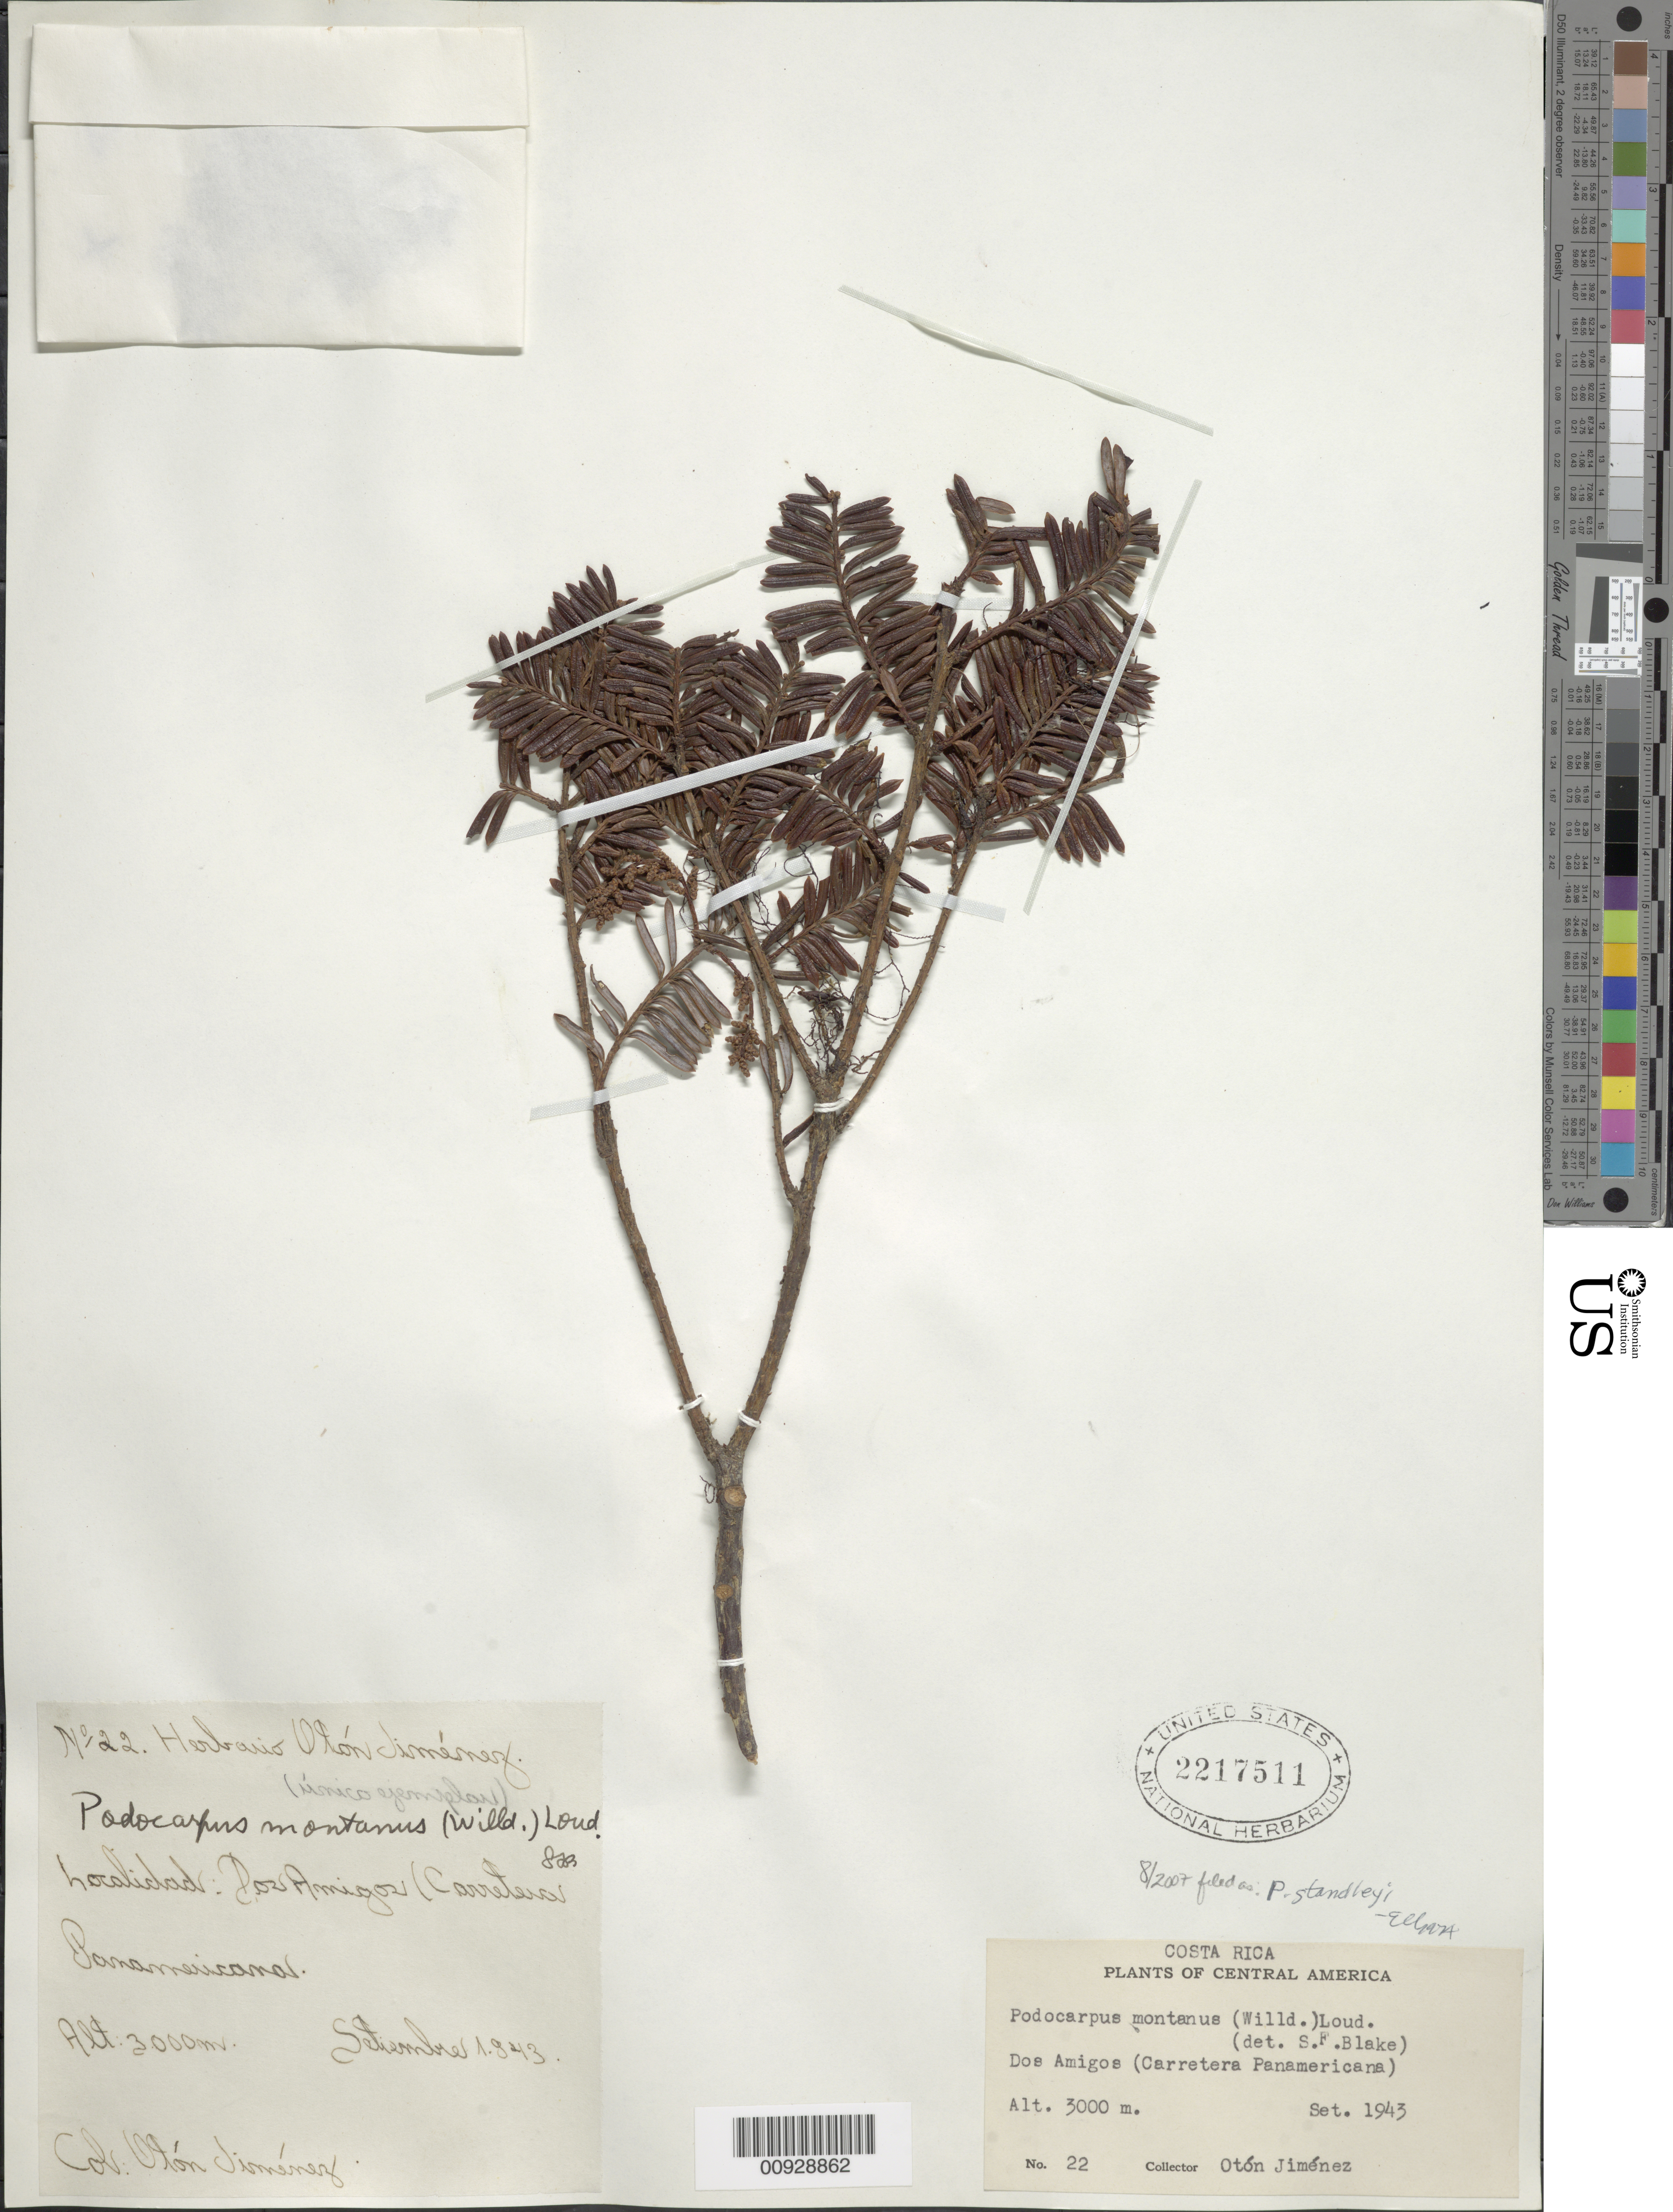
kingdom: Plantae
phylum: Tracheophyta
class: Pinopsida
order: Pinales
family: Podocarpaceae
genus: Podocarpus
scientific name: Podocarpus standleyi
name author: J. Buchholz & N.E. Gray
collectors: Q. Jiménez Madrigal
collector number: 22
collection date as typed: Sep 1943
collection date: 1943-09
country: Costa Rica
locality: Dos Amigos (Carretera Panamericana).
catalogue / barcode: US 2217511